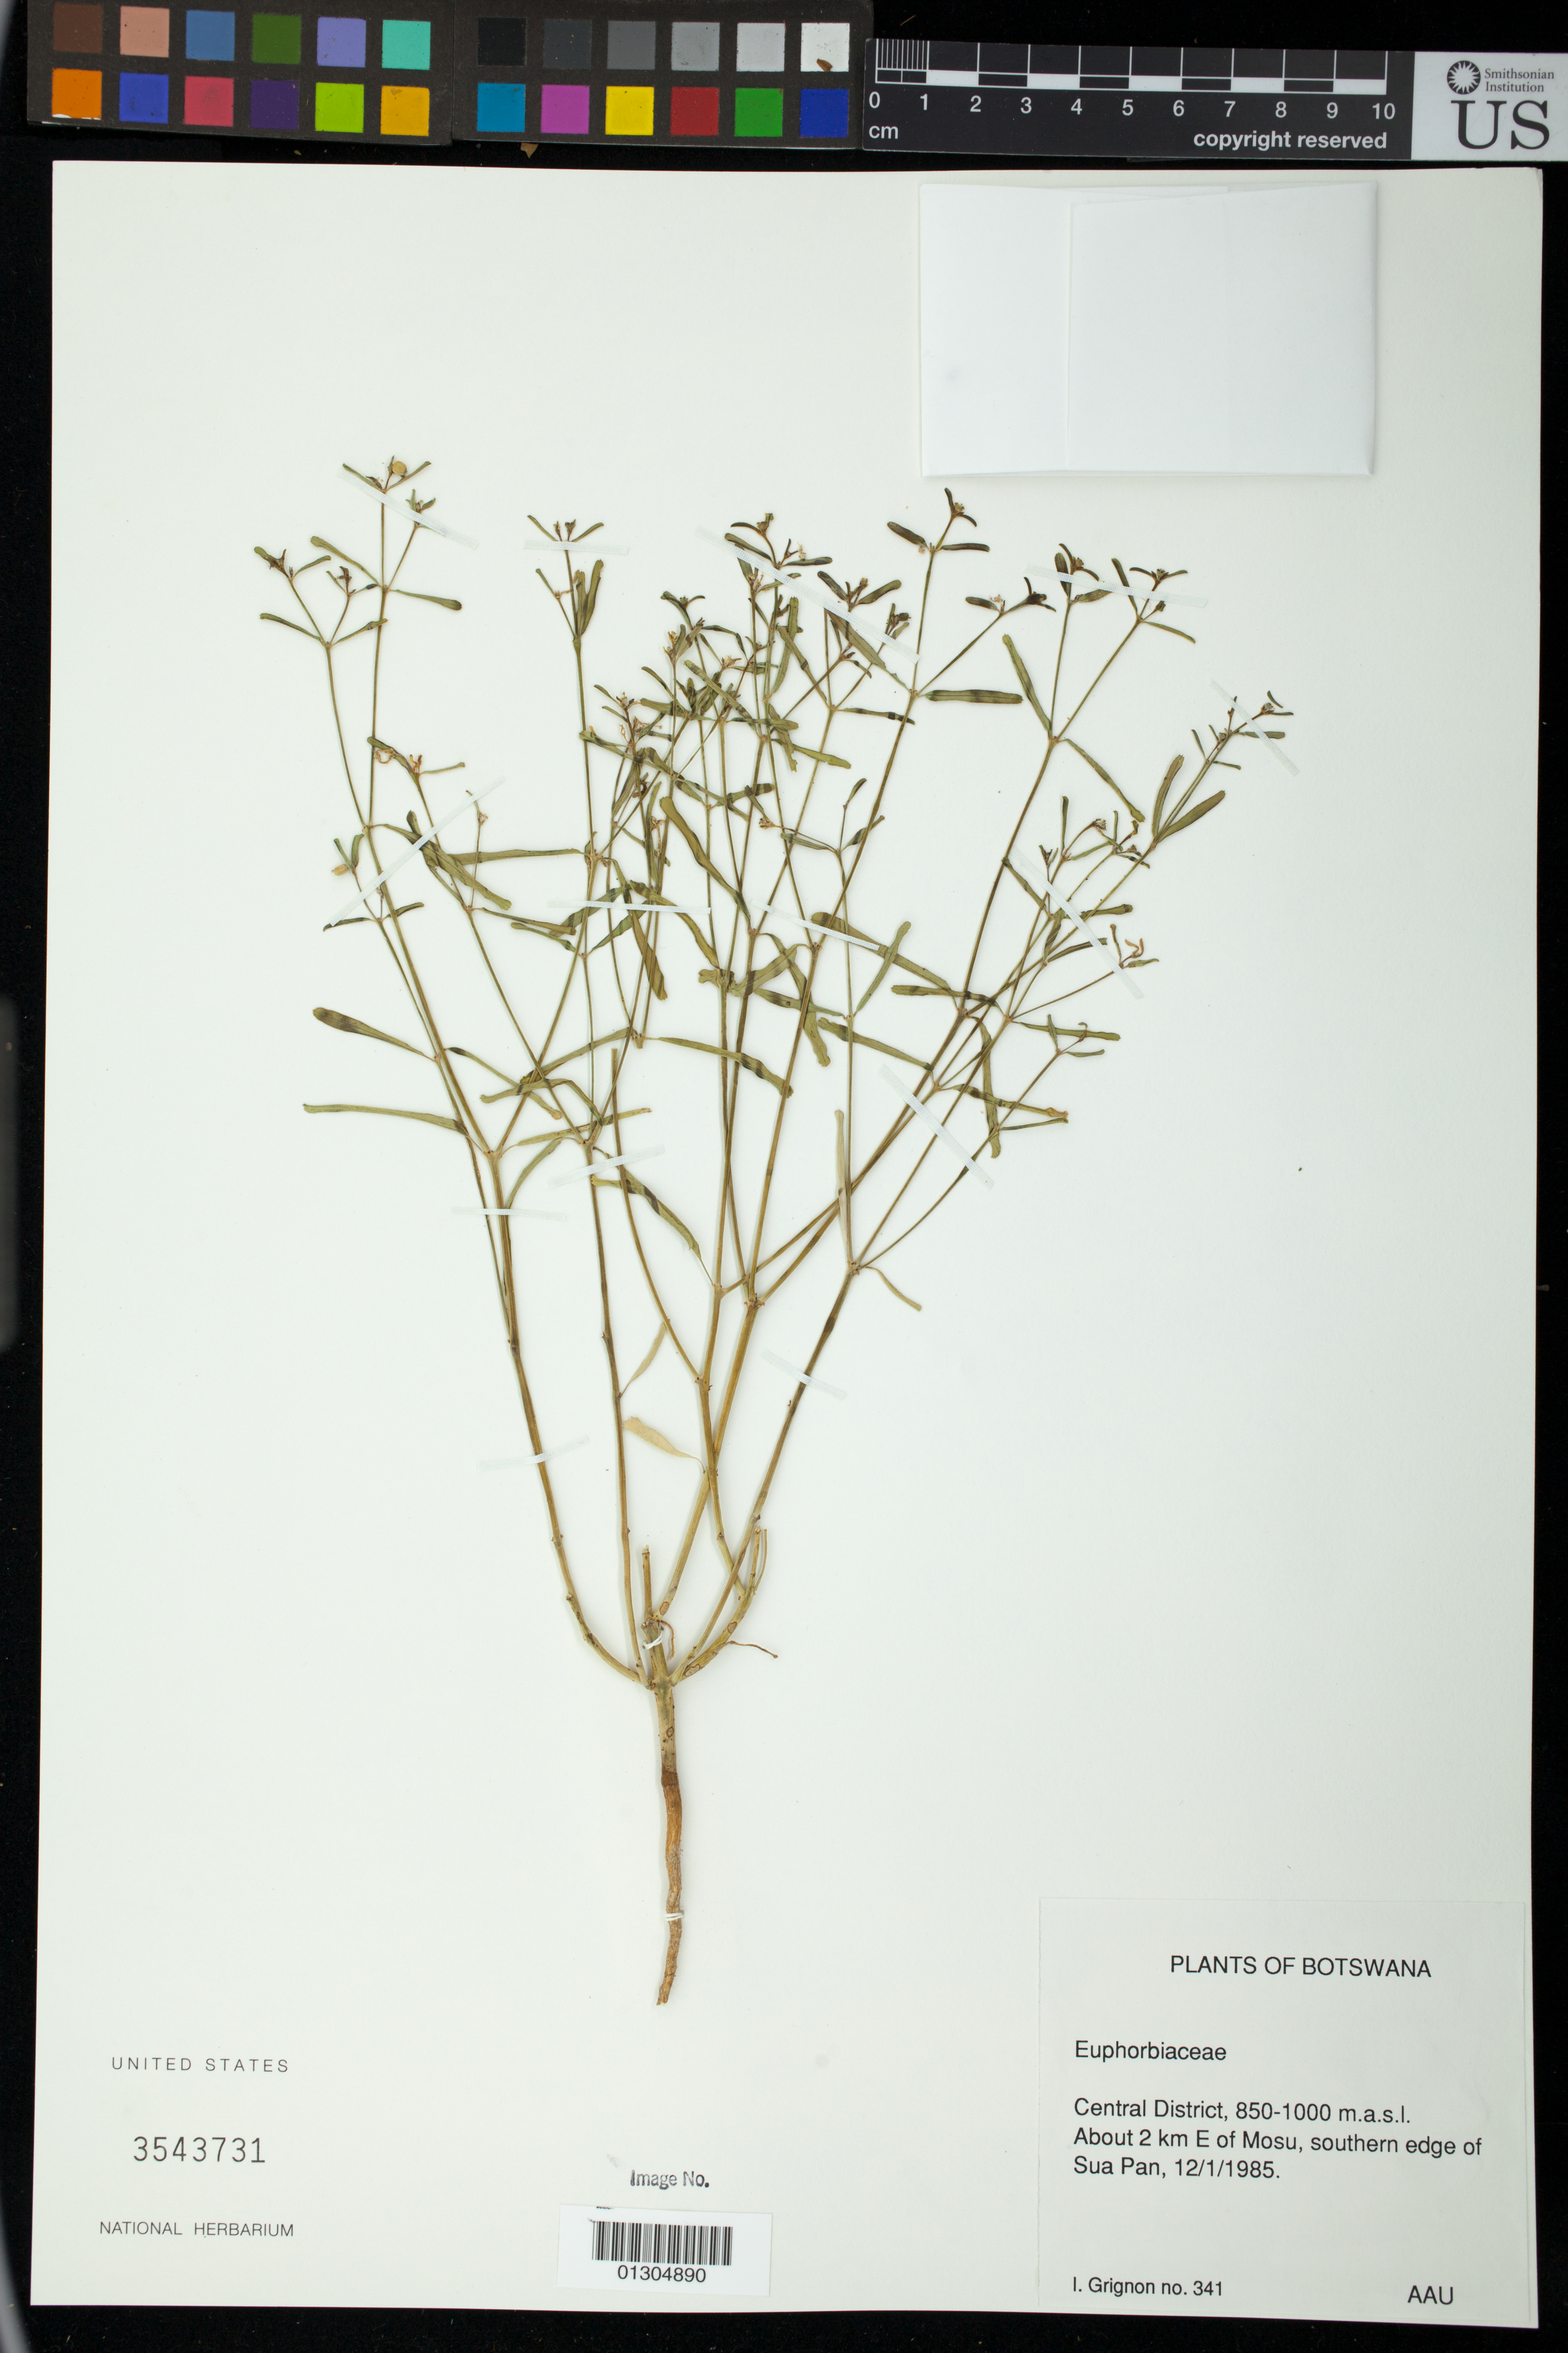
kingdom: Plantae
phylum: Tracheophyta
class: Magnoliopsida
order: Malpighiales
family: Euphorbiaceae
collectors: I. Grignon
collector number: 341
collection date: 1985-01-12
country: Botswana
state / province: Central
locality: About 2 km E of Mosu, southern edge of San Pan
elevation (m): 850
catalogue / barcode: US 3543731